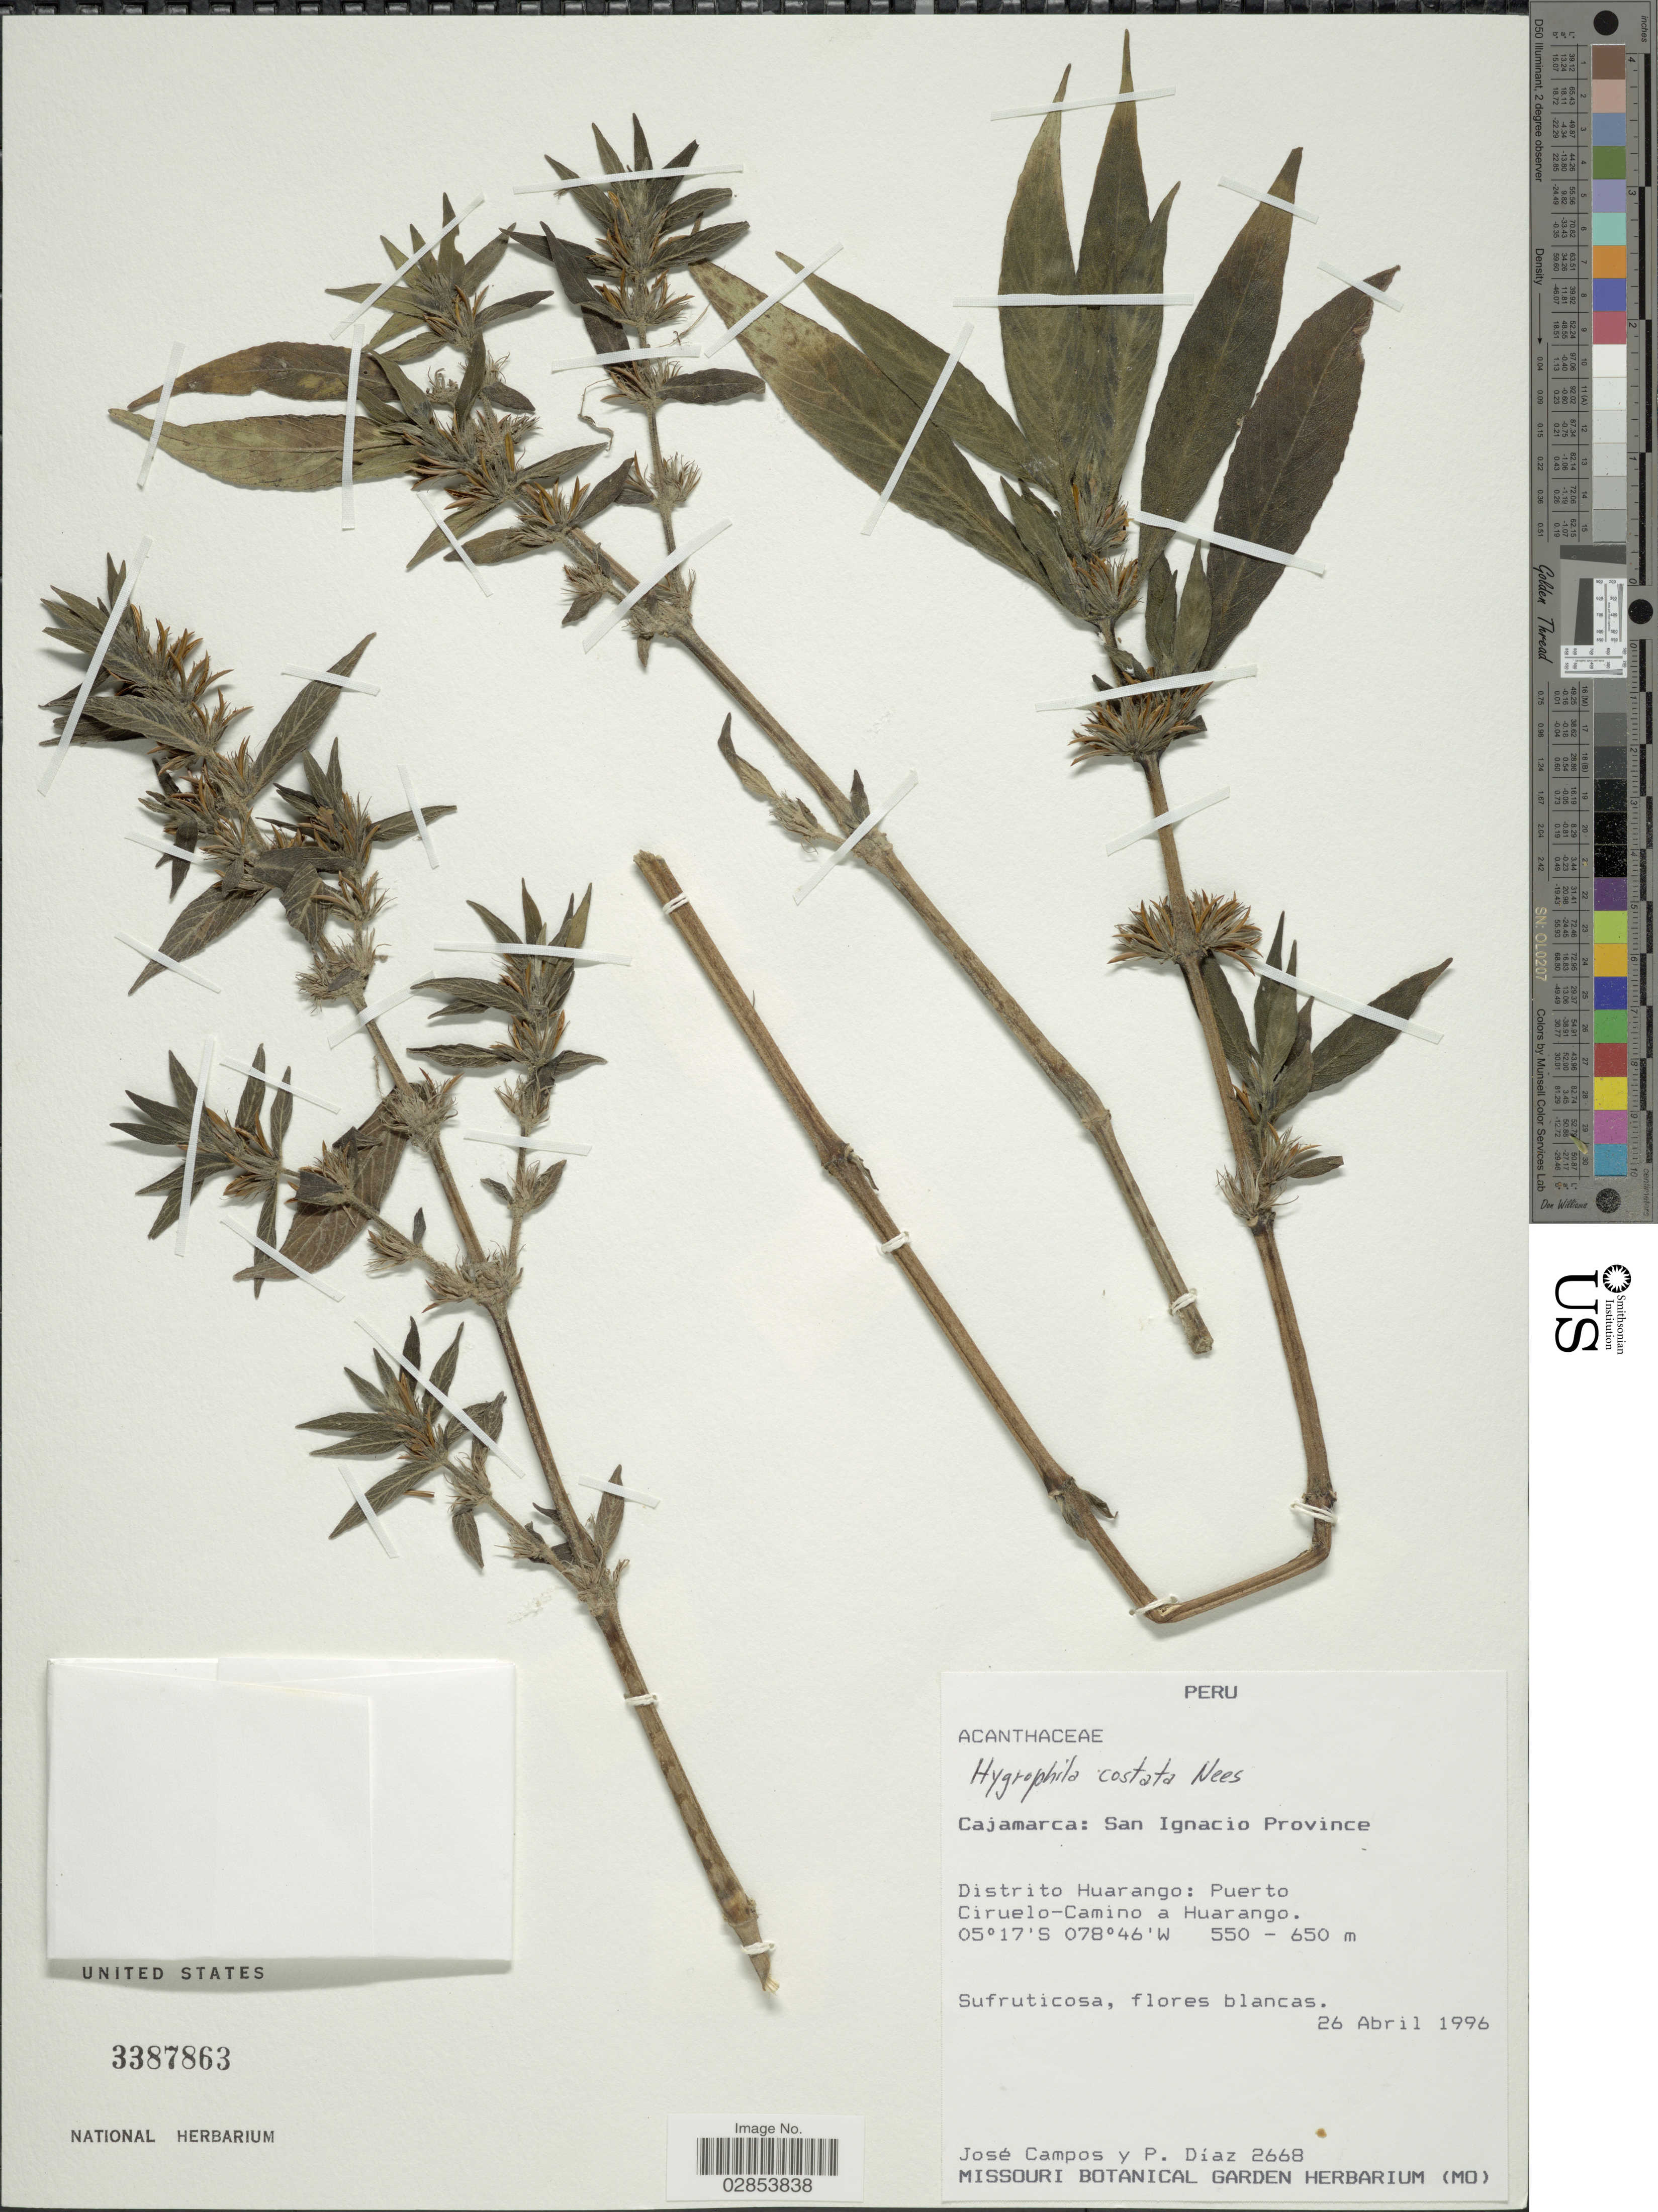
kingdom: Plantae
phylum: Tracheophyta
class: Magnoliopsida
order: Lamiales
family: Acanthaceae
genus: Hygrophila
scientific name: Hygrophila costata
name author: Nees & T. Nees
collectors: J. Campos & W. Díaz P.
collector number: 2668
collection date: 1996-04-26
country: Peru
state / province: Cajamarca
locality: San Ignacio Province, Distrito Huarango: Puerto Ciruelo-Camino a Huarango.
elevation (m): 550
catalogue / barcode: US 3387863